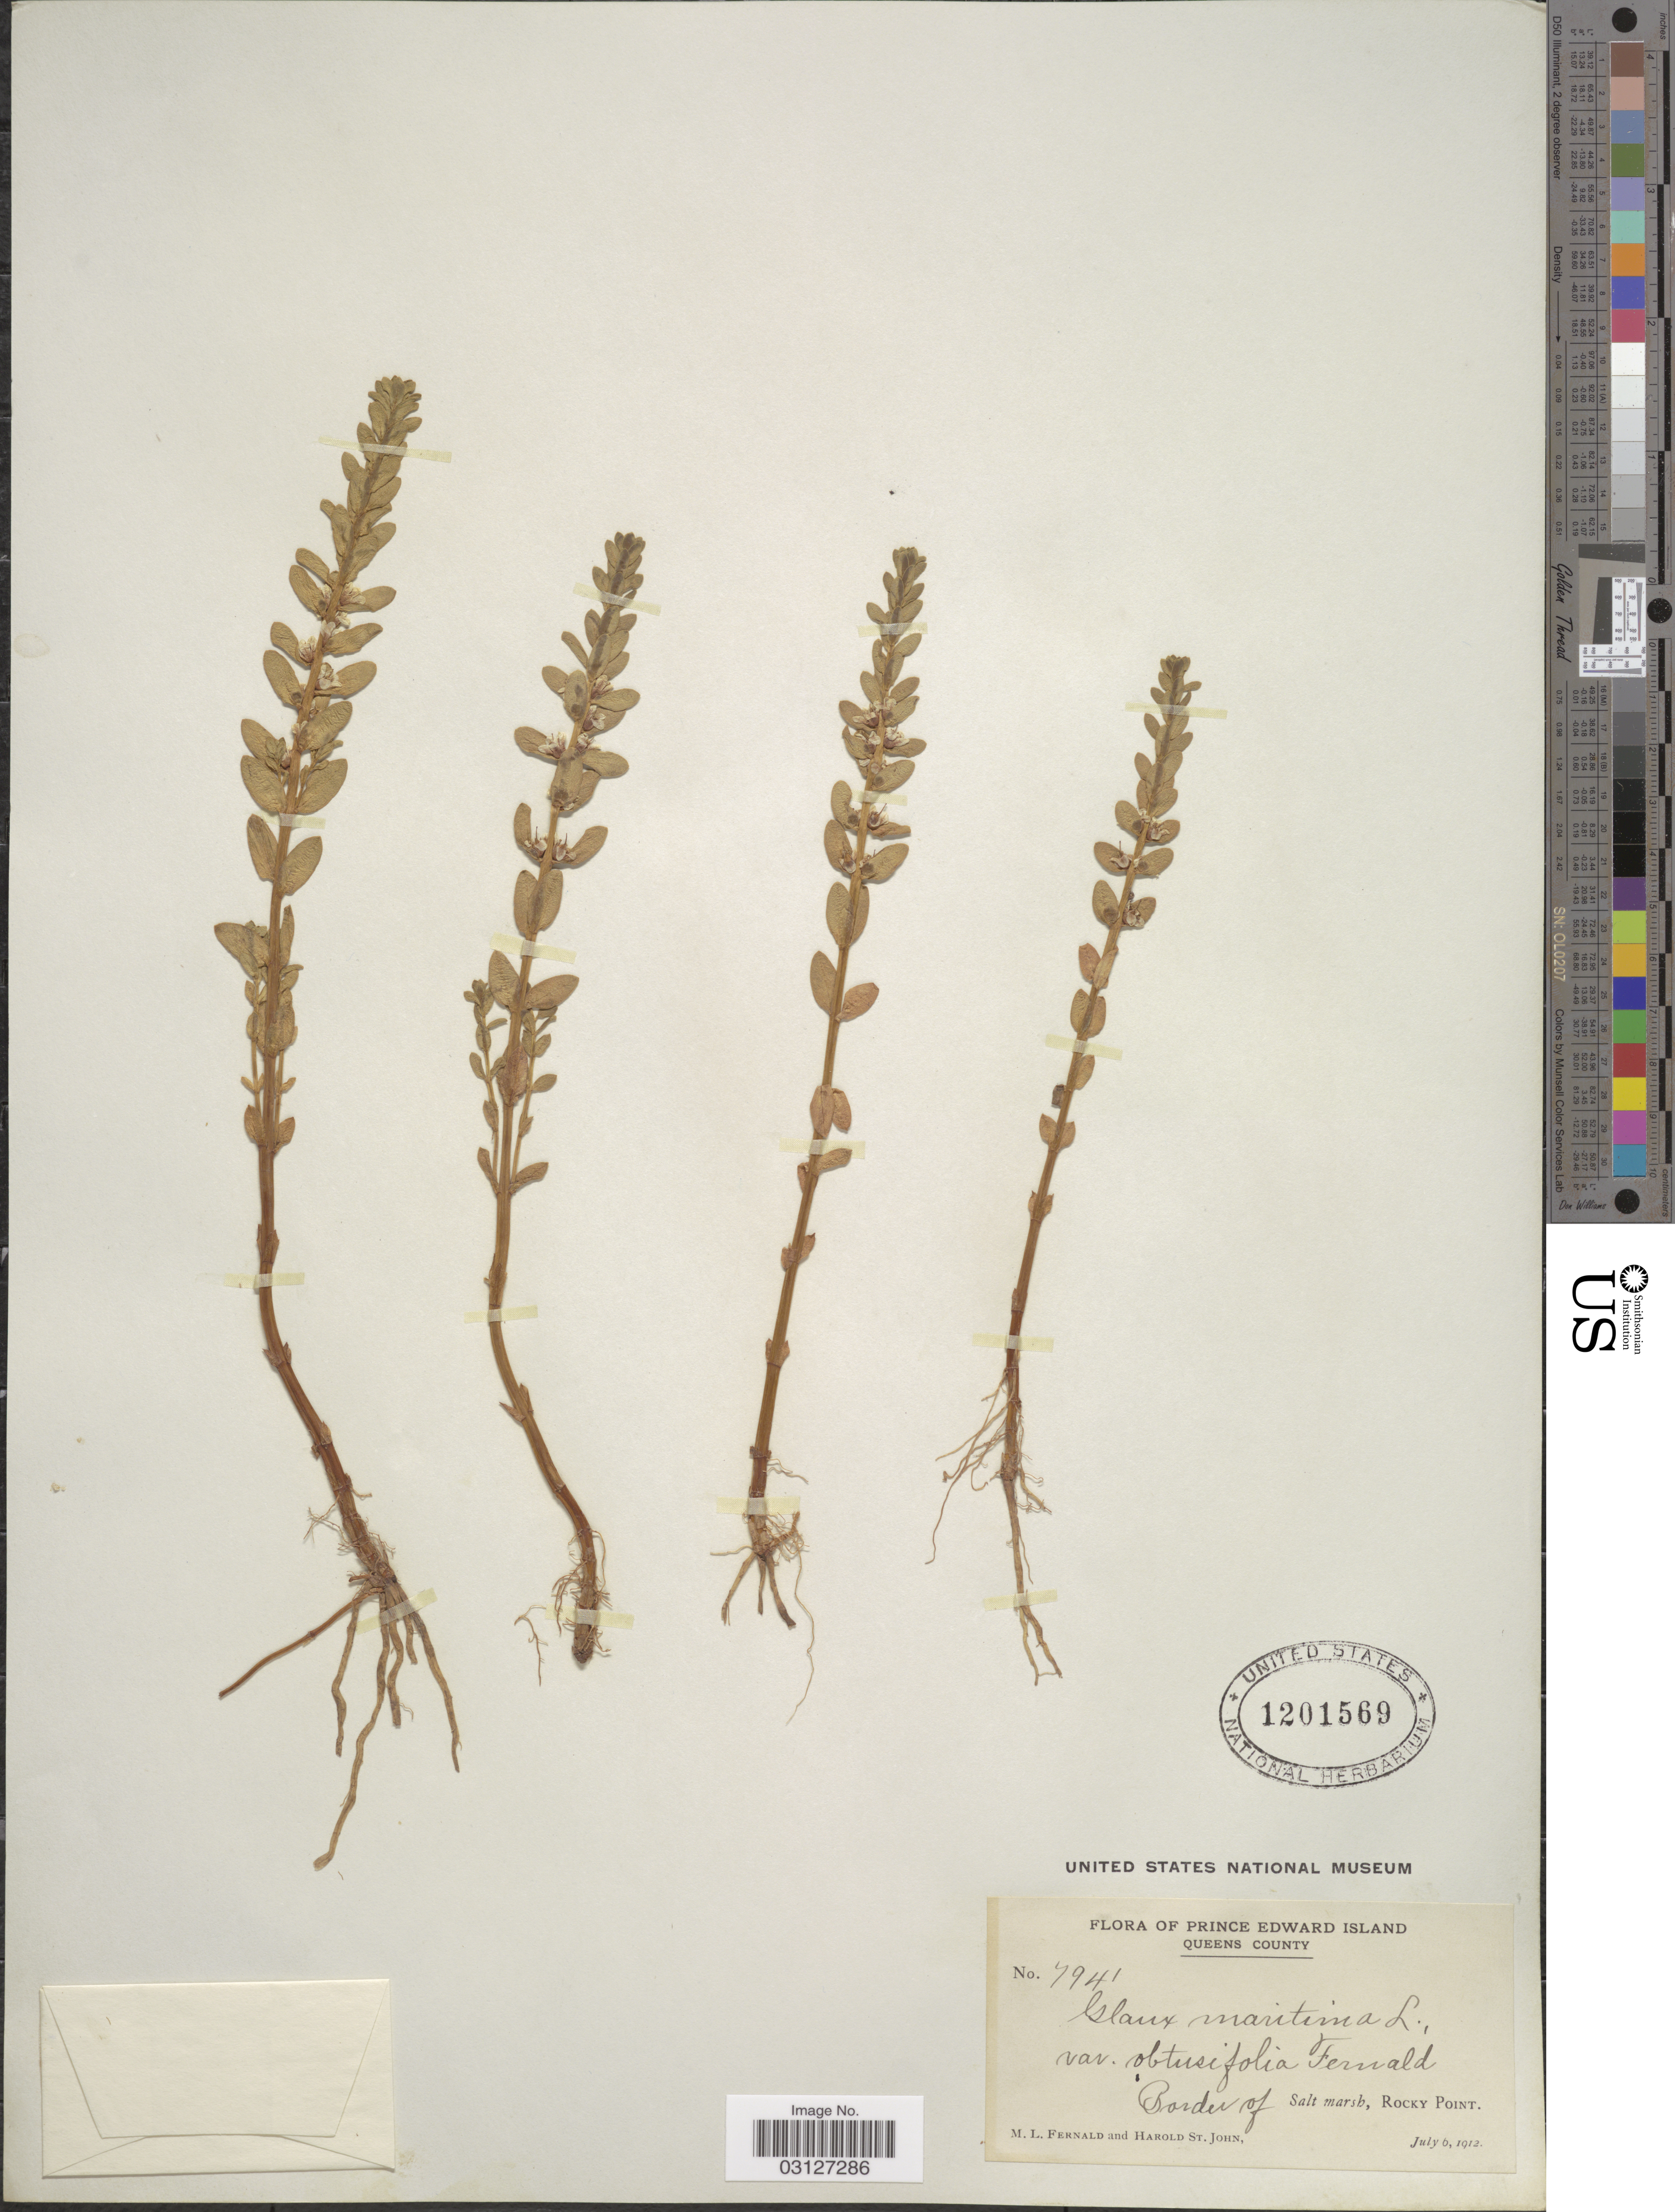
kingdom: Plantae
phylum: Tracheophyta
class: Magnoliopsida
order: Ericales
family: Primulaceae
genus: Glaux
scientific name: Glaux maritima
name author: L.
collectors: M. L. Fernald & H. St. John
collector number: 7941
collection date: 1912-07-06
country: Canada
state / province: Prince Edward Island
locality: Queens County, Border of Salt marsh, Rocky Point.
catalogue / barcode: US 1201569